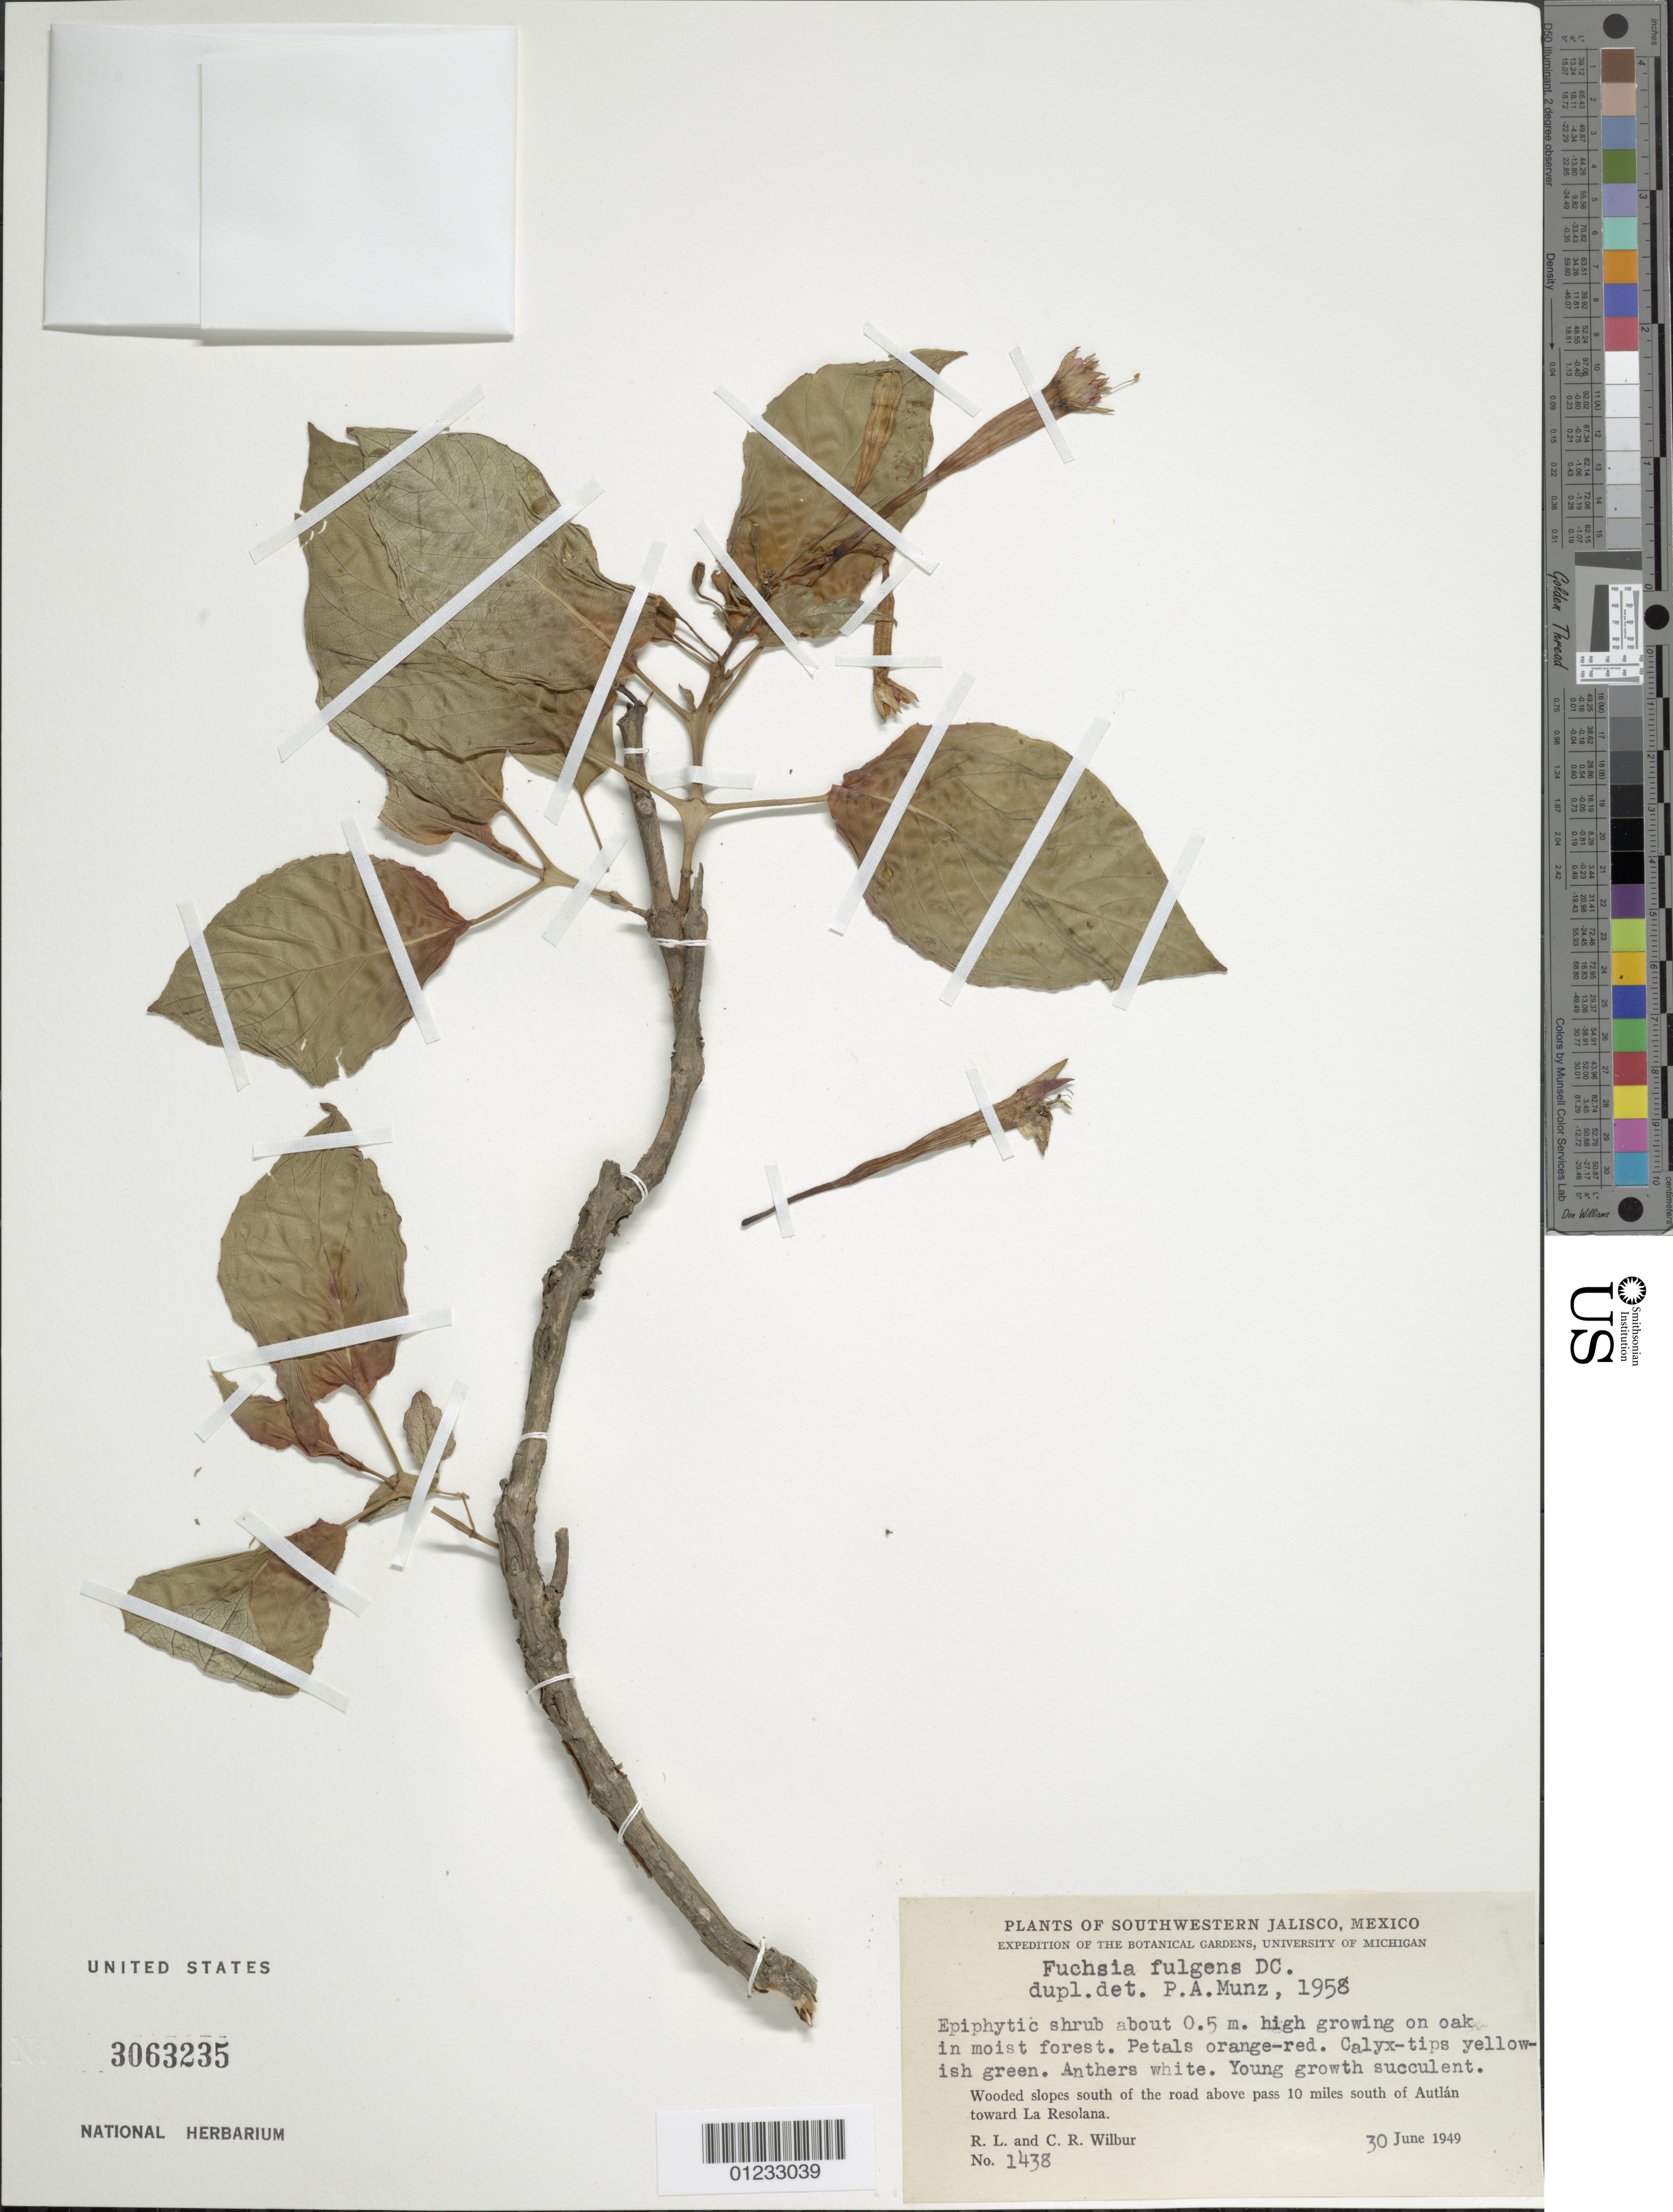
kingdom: Plantae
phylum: Tracheophyta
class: Magnoliopsida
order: Myrtales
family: Onagraceae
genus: Fuchsia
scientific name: Fuchsia fulgens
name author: DC.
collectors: R. L. Wilbur & C. Wilbur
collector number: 1438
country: Mexico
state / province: Jalisco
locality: South of the road above pass 10 miles south of Autlan toward La Resolana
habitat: Wooded slopes in moist forest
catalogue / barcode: US 3063235